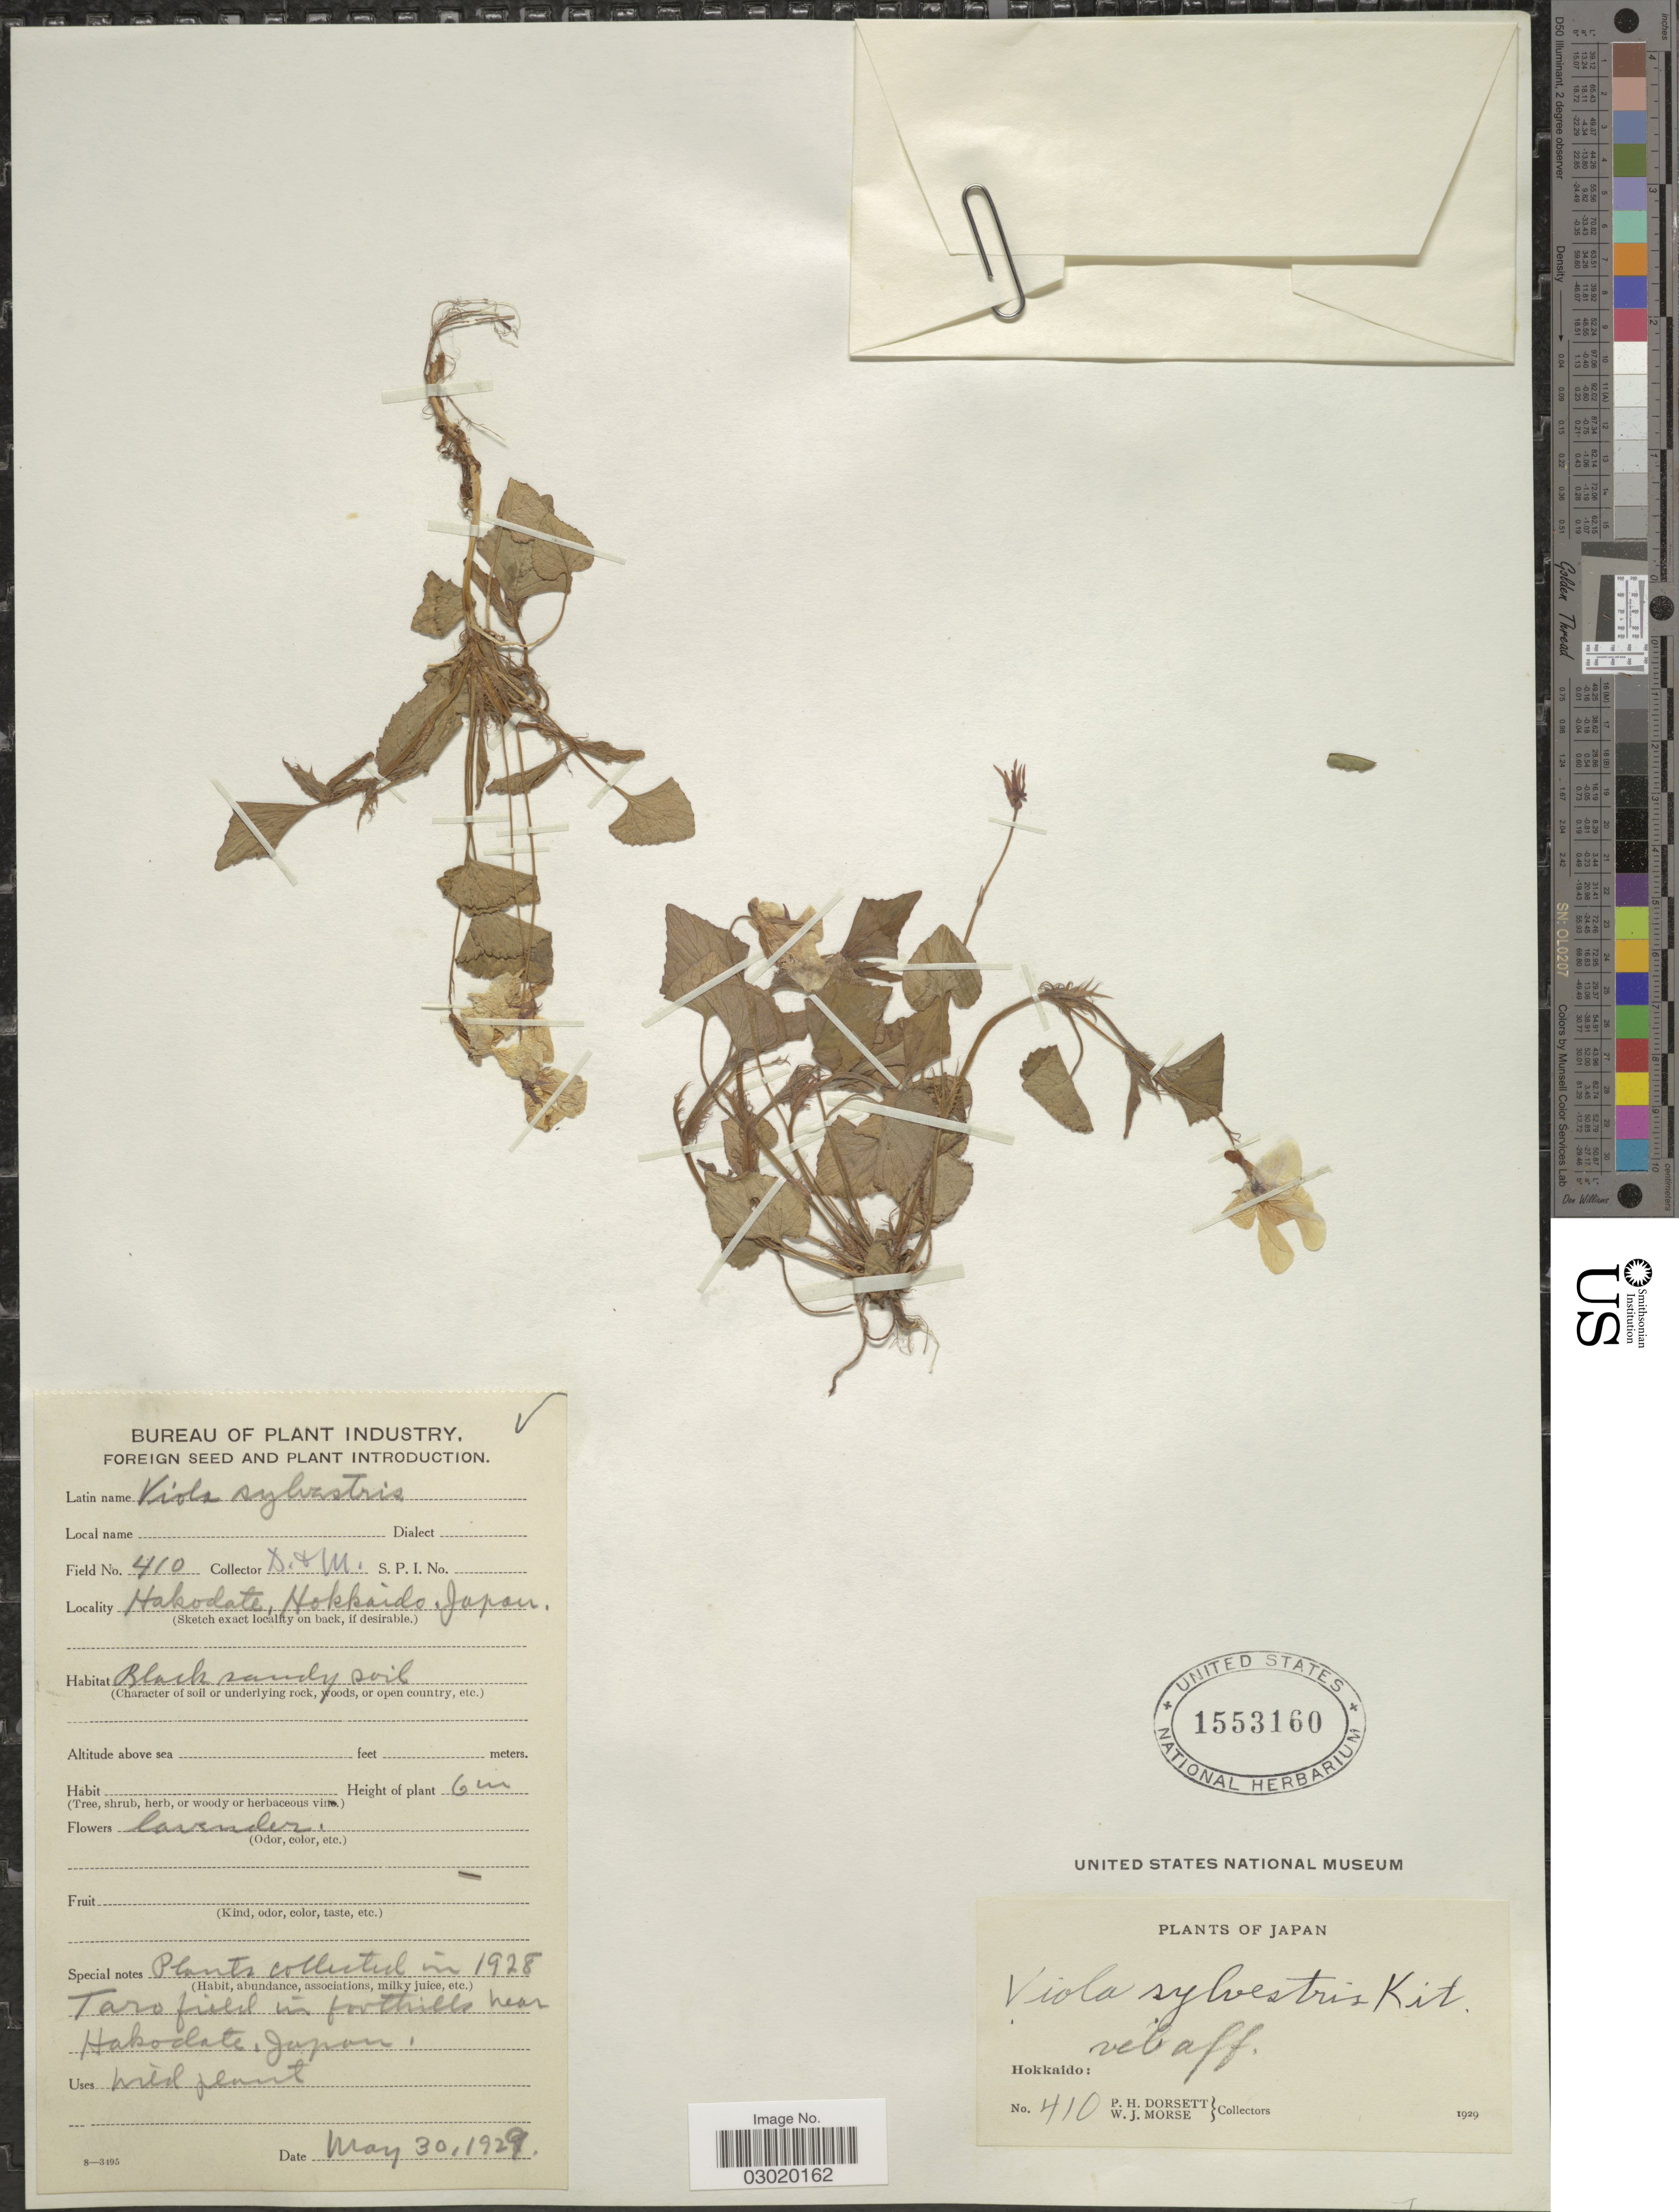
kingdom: Plantae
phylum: Tracheophyta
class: Magnoliopsida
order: Malpighiales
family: Violaceae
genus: Viola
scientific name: Viola sylvestris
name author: Lam.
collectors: P. H. Dorsett & W. J. Morse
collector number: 410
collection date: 1929-05-30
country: Japan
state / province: Hokkaidō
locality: Hakodate, Hokkaido, Japan.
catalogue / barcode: US 1553160